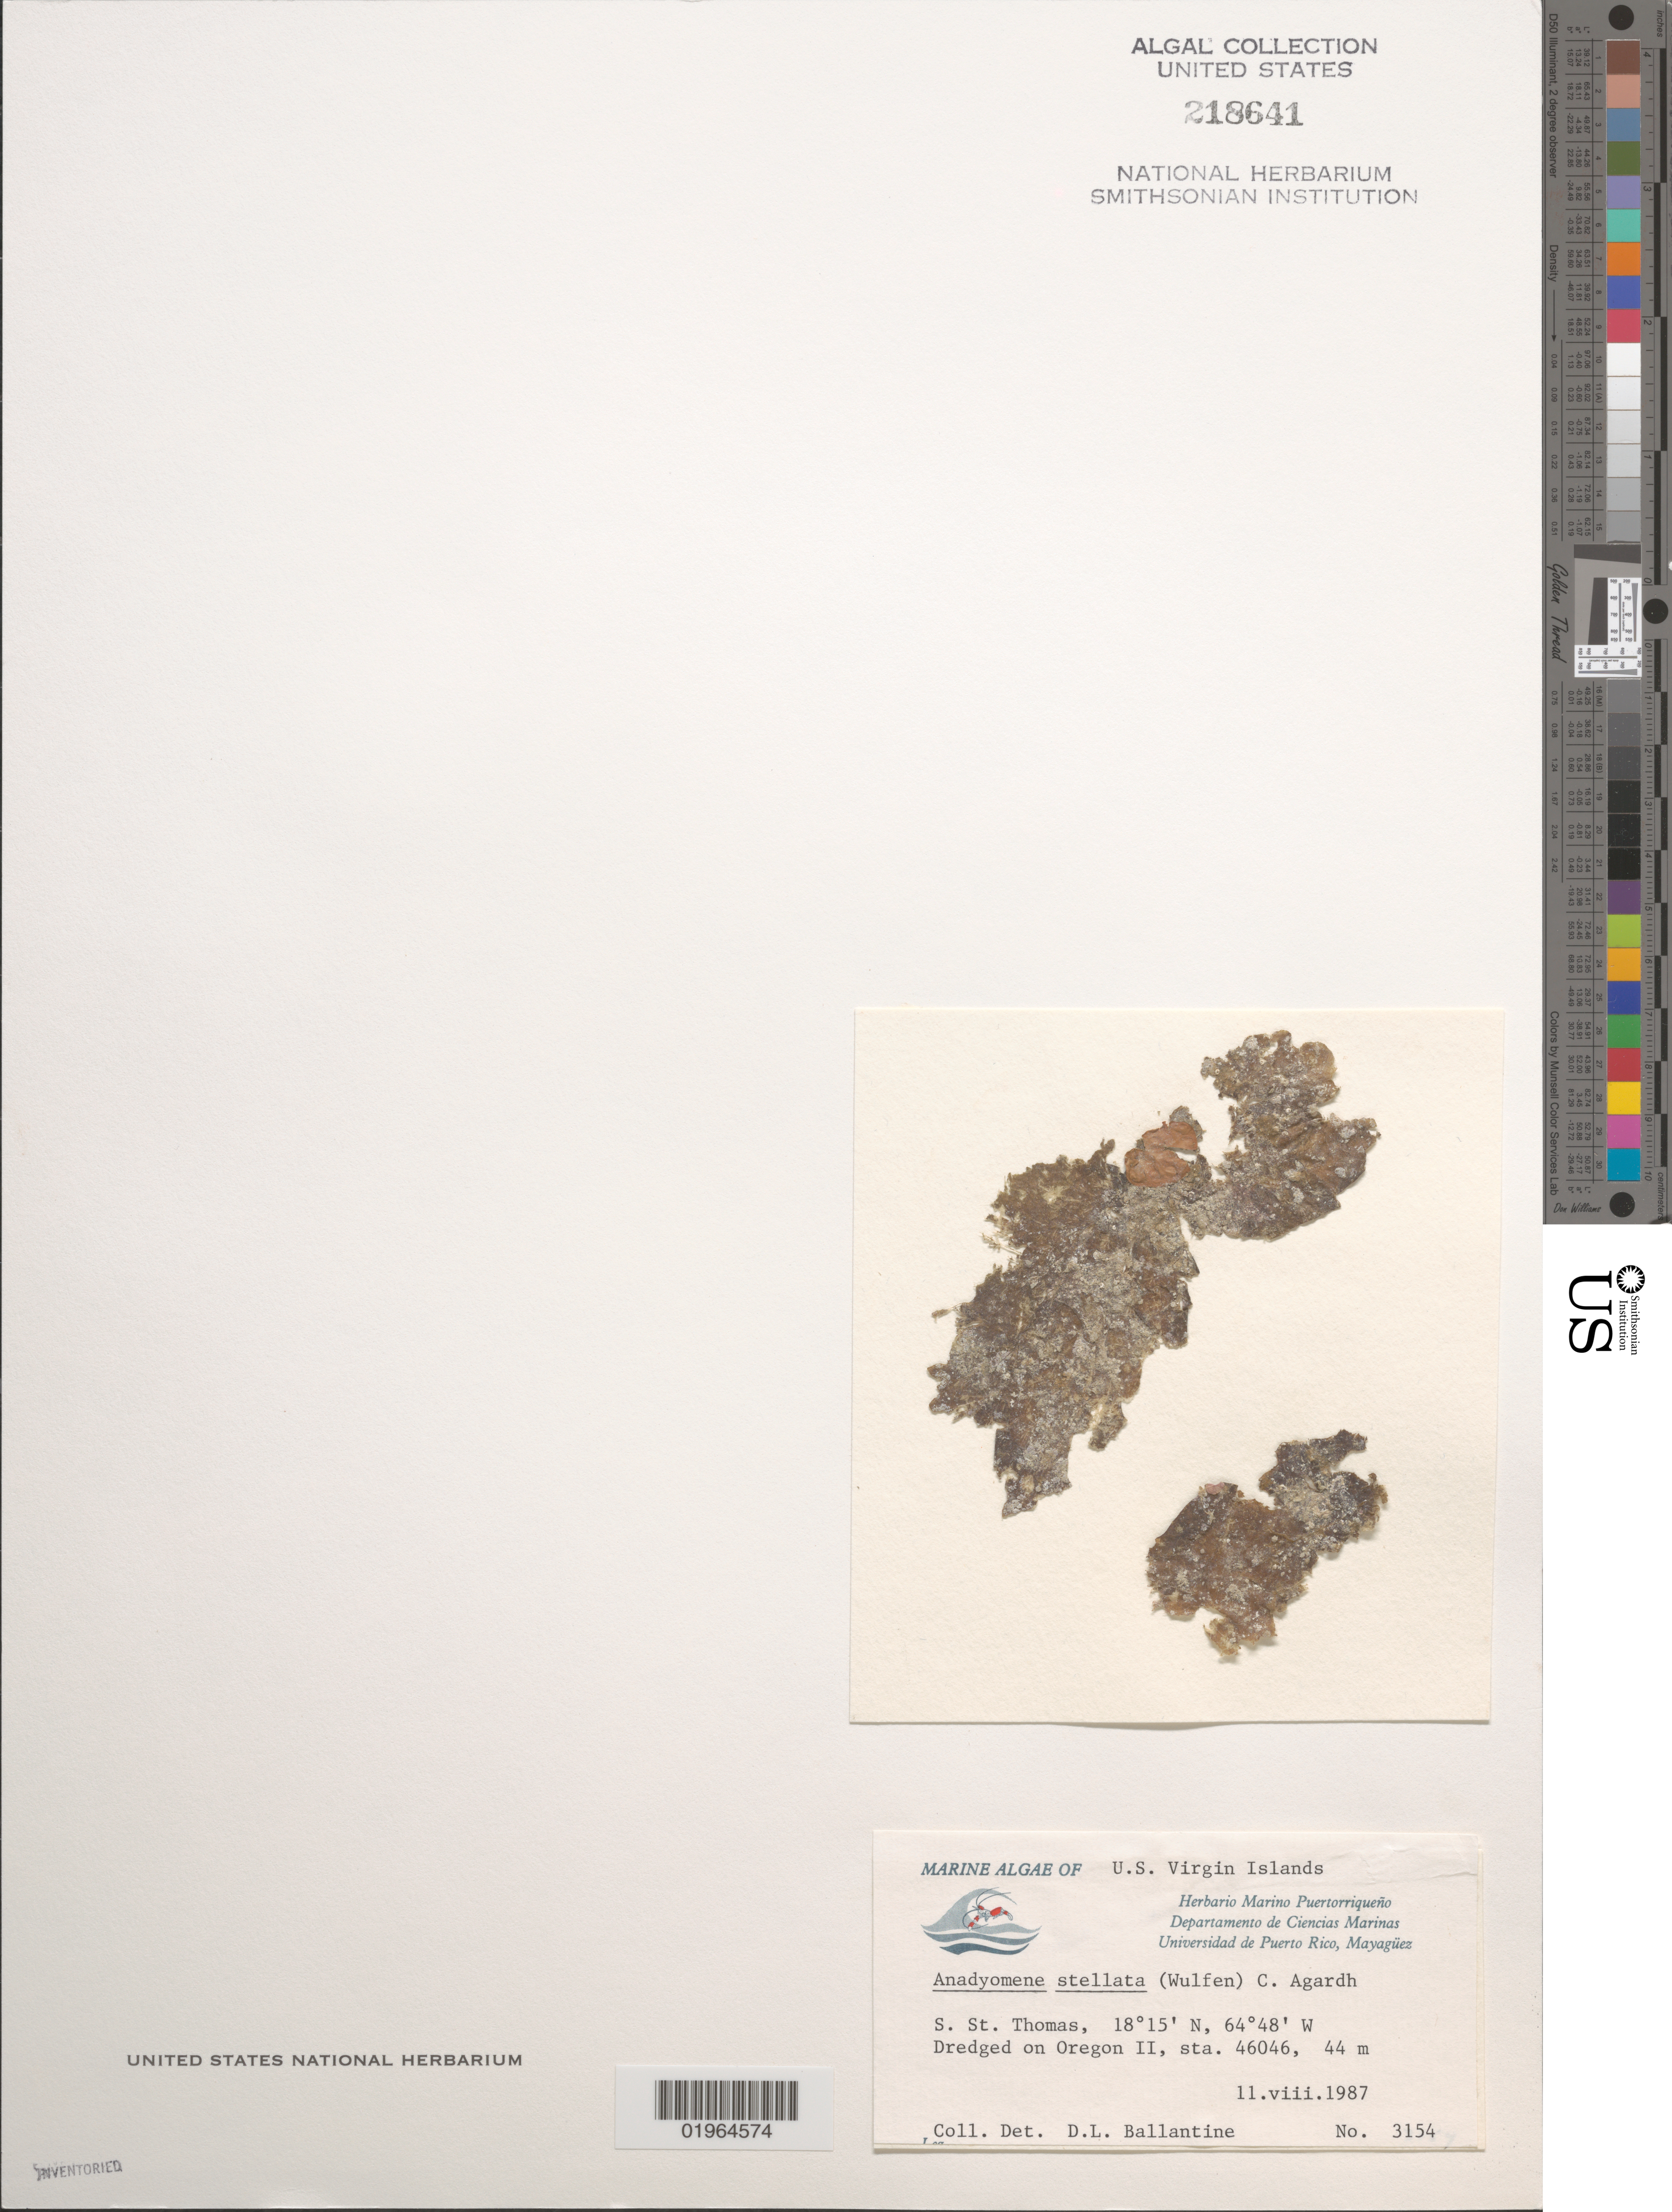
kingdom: Plantae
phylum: Chlorophyta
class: Ulvophyceae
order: Cladophorales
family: Anadyomenaceae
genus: Anadyomene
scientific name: Anadyomene stellata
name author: (Wulfen) C. Agardh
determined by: Ballantine, D. L.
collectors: D.L. Ballantine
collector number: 3154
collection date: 1987-08-11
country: U.S. Virgin Islands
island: Saint Thomas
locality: S. St. Thomas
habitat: Dredged on Oregon II, sta. 46046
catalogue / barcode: US 218641